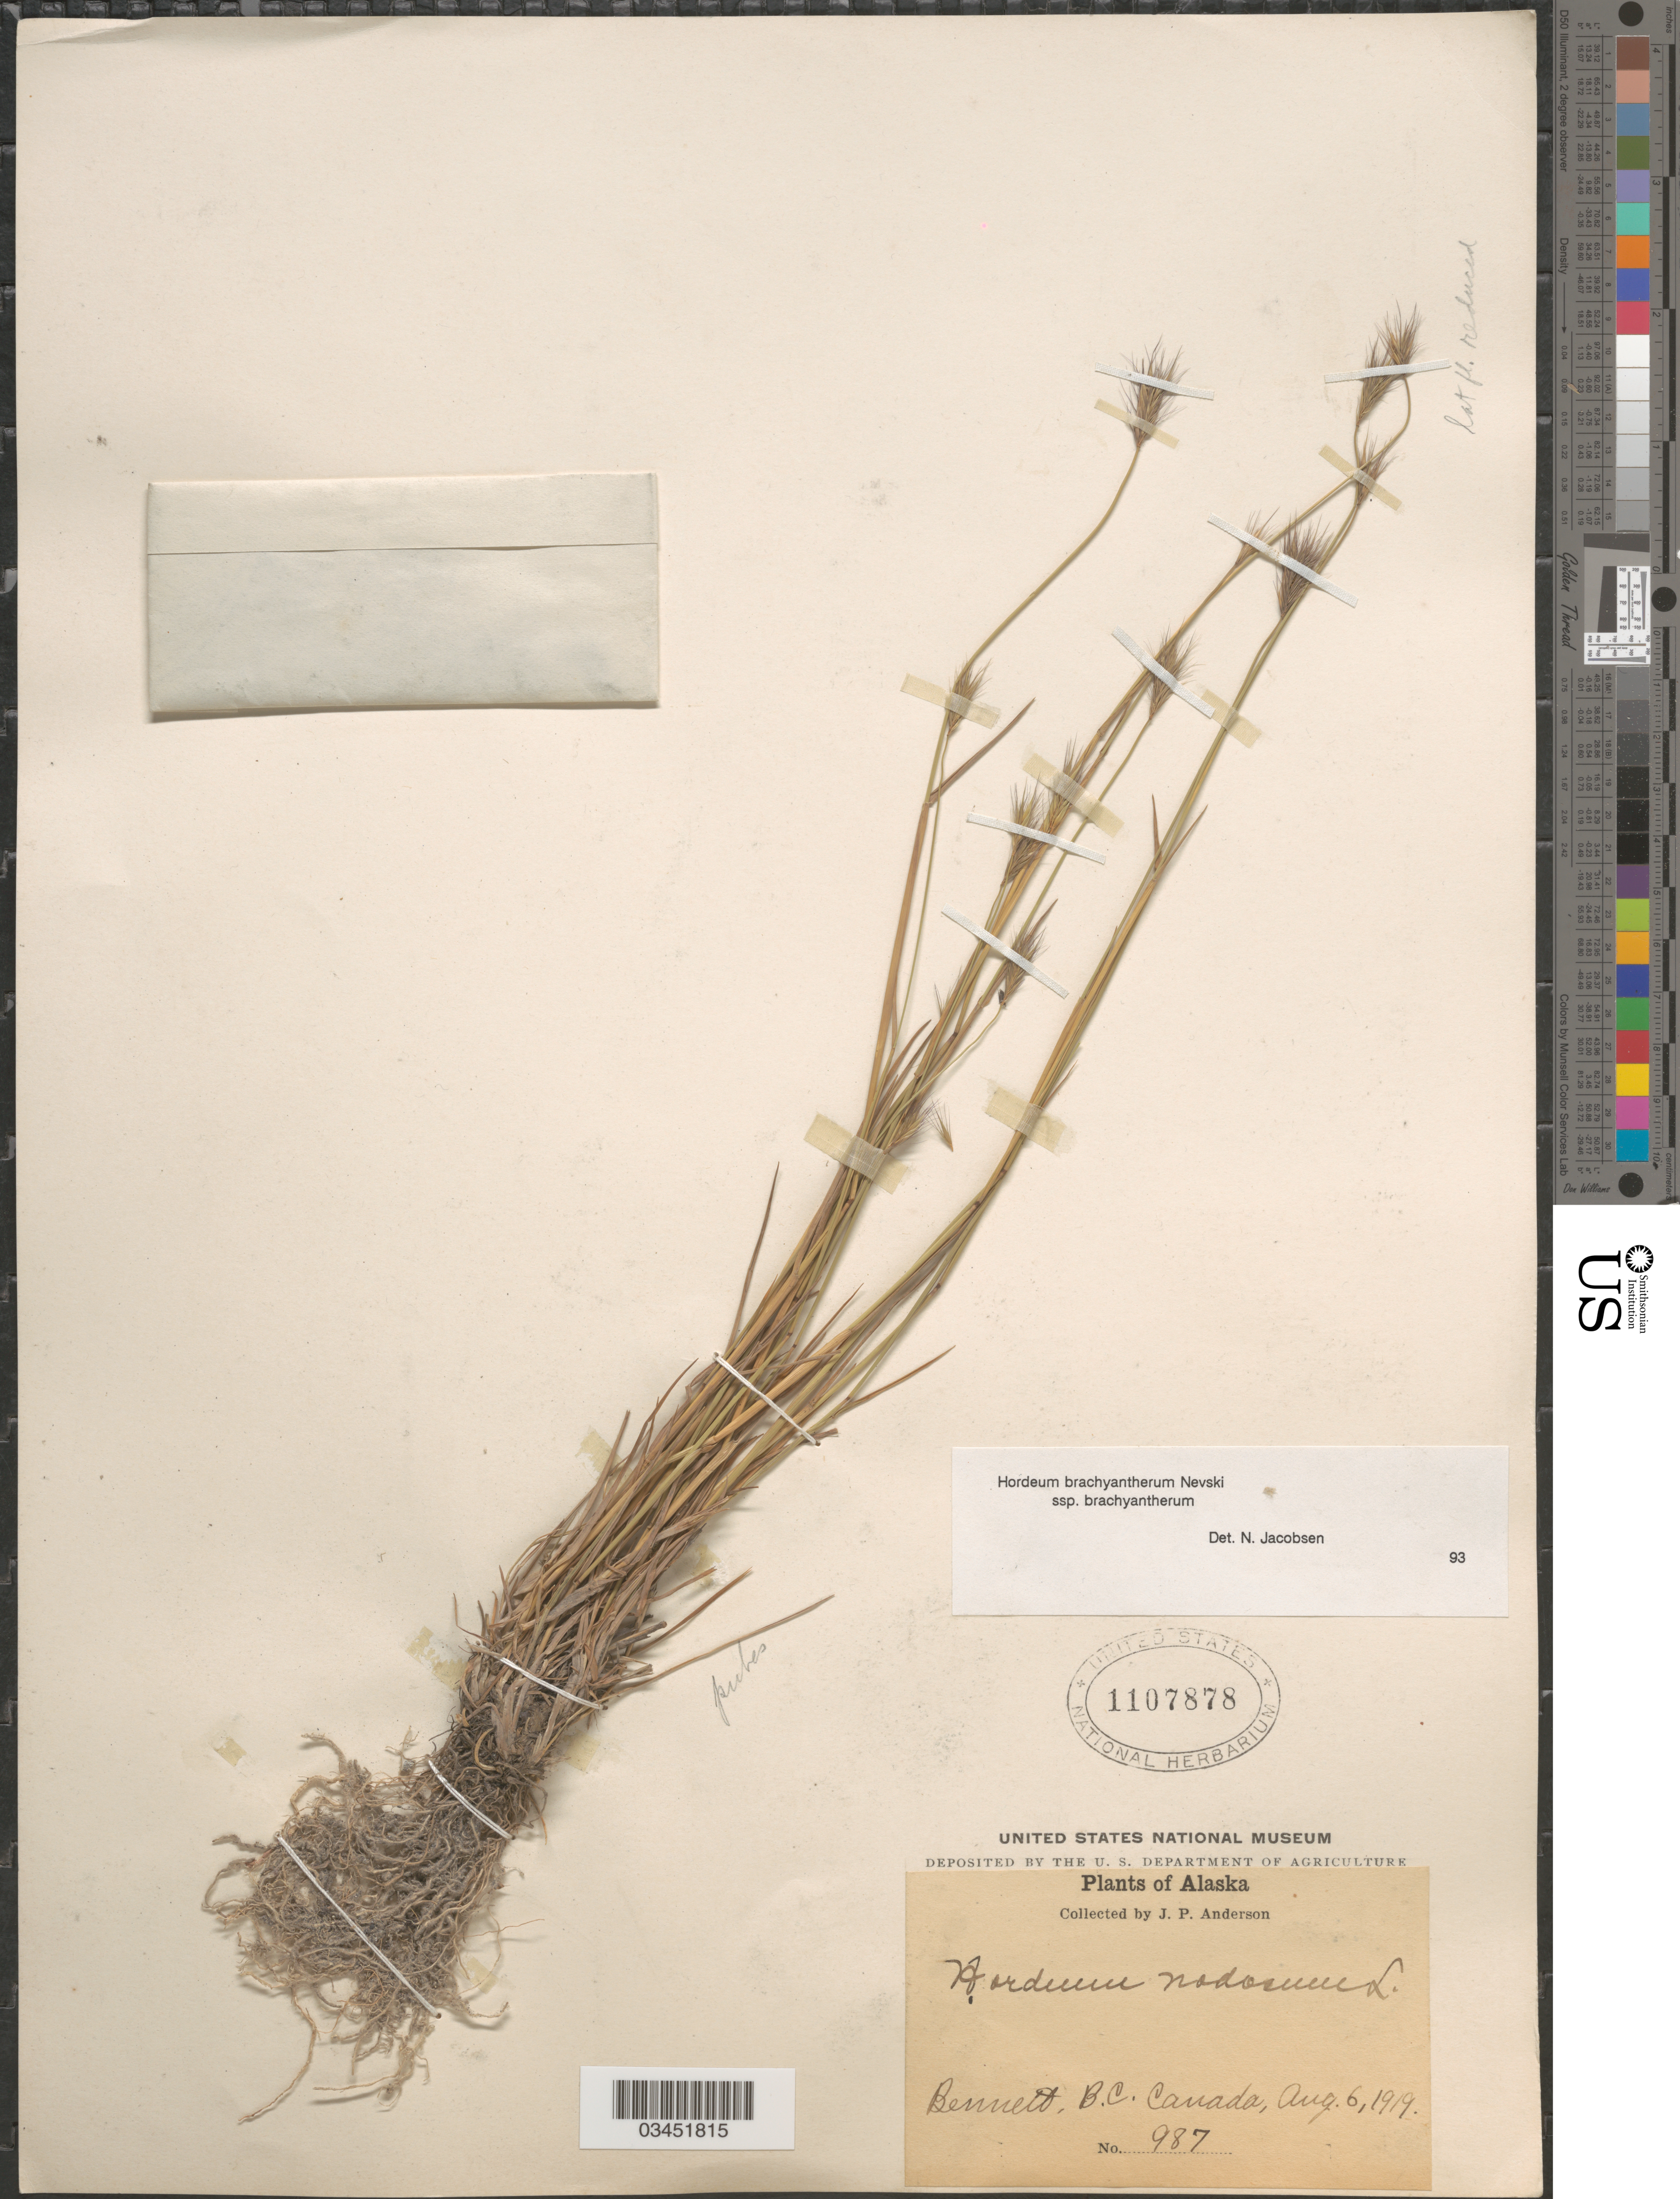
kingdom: Plantae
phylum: Tracheophyta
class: Liliopsida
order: Poales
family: Poaceae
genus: Hordeum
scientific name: Hordeum brachyantherum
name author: Nevski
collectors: J. P. Anderson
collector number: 987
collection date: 1919-08-06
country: Canada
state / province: British Columbia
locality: Bennett.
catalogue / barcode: US 1107878